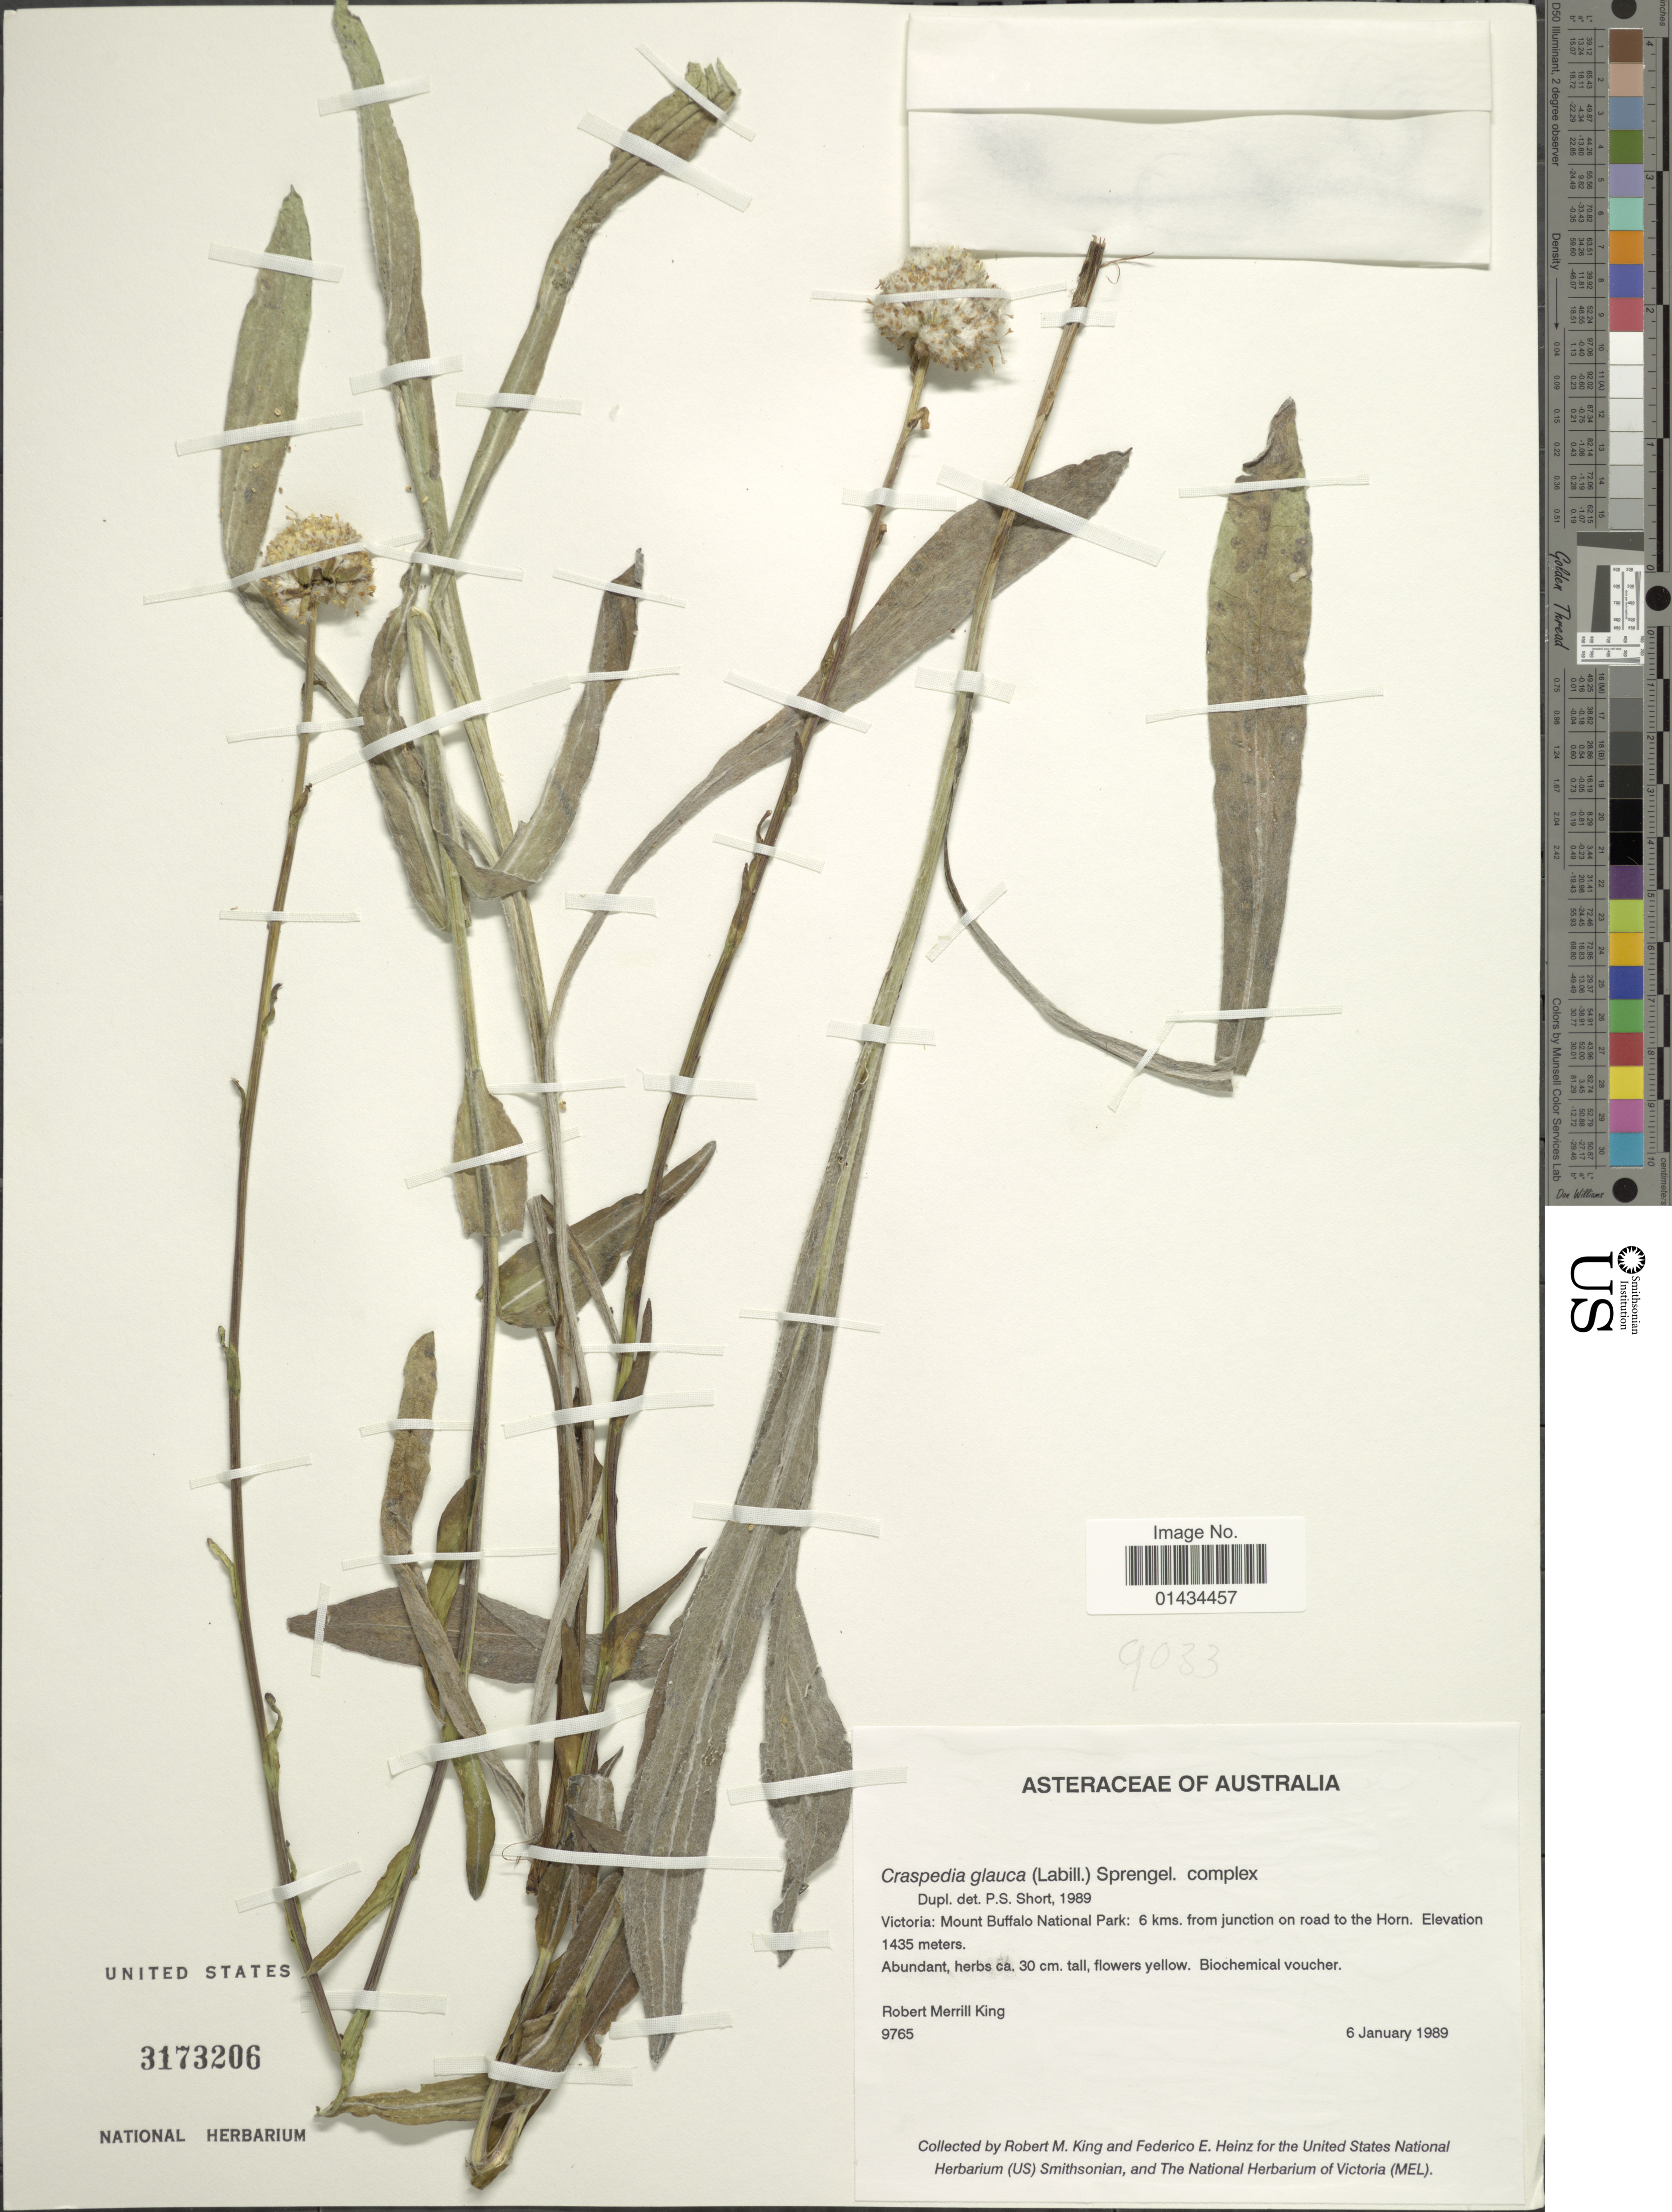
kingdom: Plantae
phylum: Tracheophyta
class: Magnoliopsida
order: Asterales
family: Asteraceae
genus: Craspedia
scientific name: Craspedia sp.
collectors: R. M. King & F. Heinz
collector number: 9765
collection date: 1989-01-06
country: Australia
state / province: Victoria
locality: Victoria: Mount Buffalo National Park: 6 kms. from junction on road to the Horn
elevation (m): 1435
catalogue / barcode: US 3173206